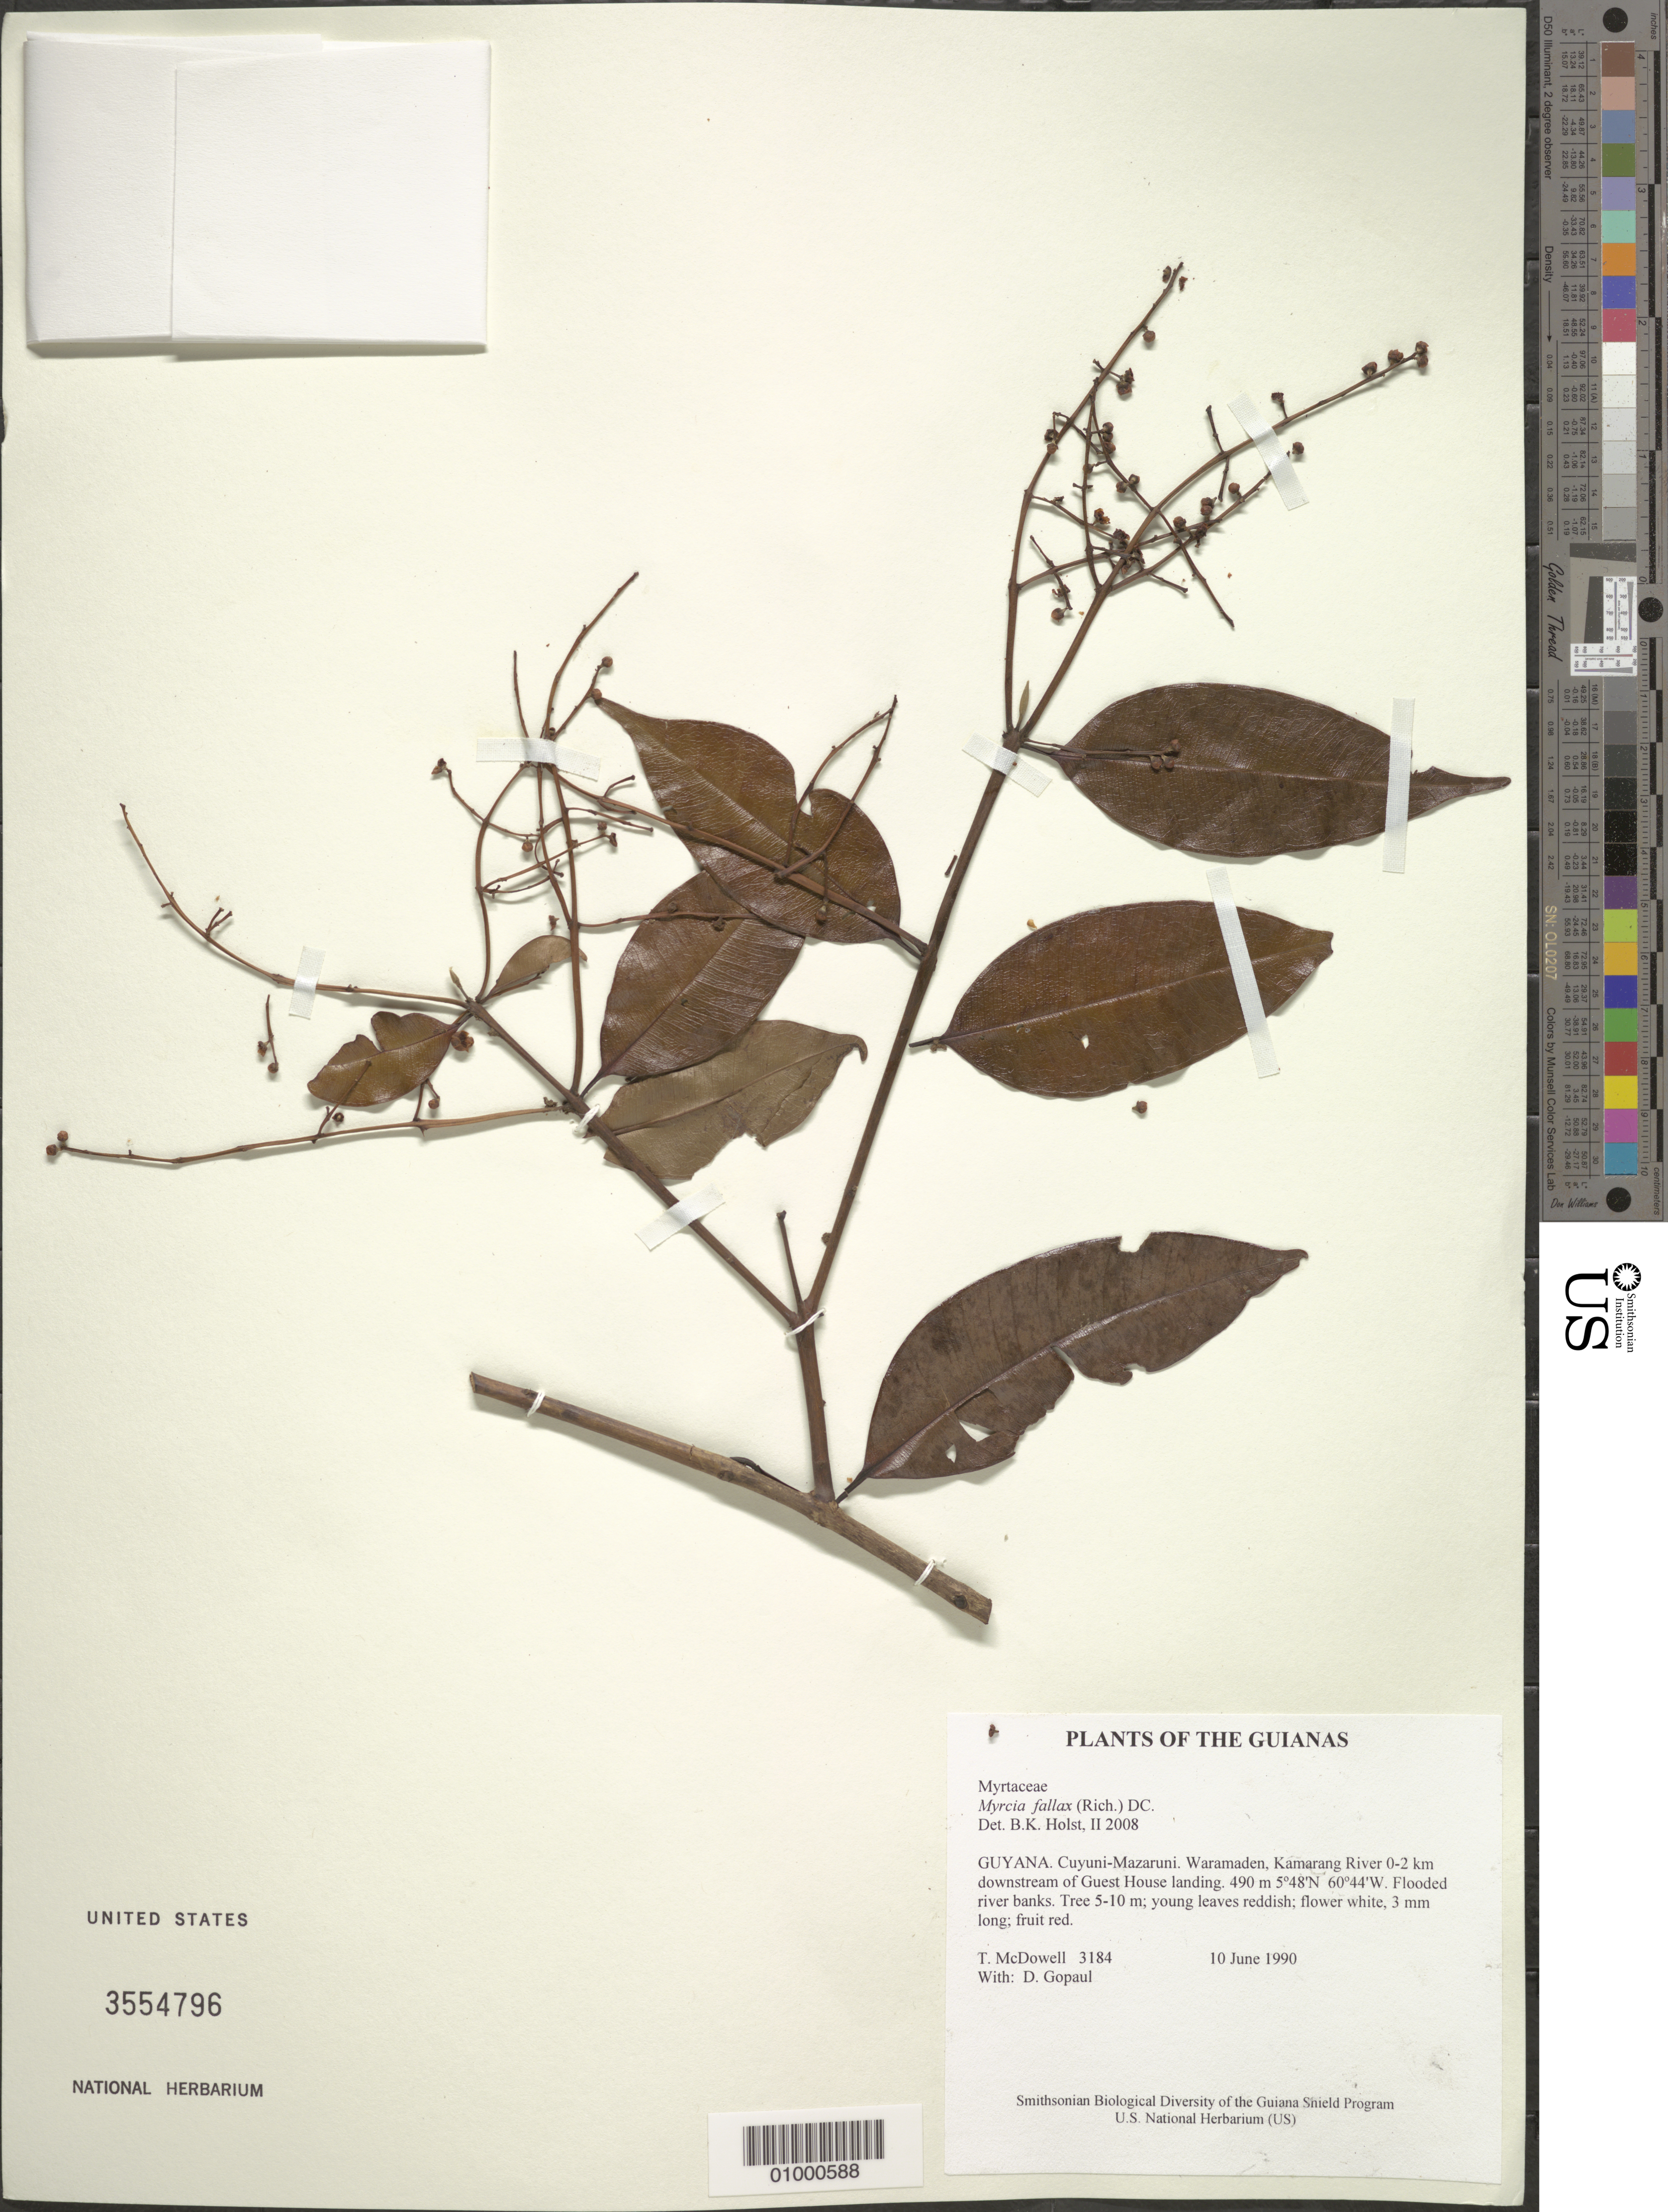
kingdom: Plantae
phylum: Tracheophyta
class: Magnoliopsida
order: Myrtales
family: Myrtaceae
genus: Myrcia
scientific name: Myrcia fallax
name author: (Rich.) DC.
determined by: Holst, Bruce K.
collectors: T. McDowell & D. Gopaul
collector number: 3184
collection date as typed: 10 June 1990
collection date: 1990-06-10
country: Guyana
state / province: Cuyuni-Mazaruni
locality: Waramaden, Kamarang River 0-2 km downstream of Guest House landing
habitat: Flooded river banks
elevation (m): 490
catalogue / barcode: US 3554796